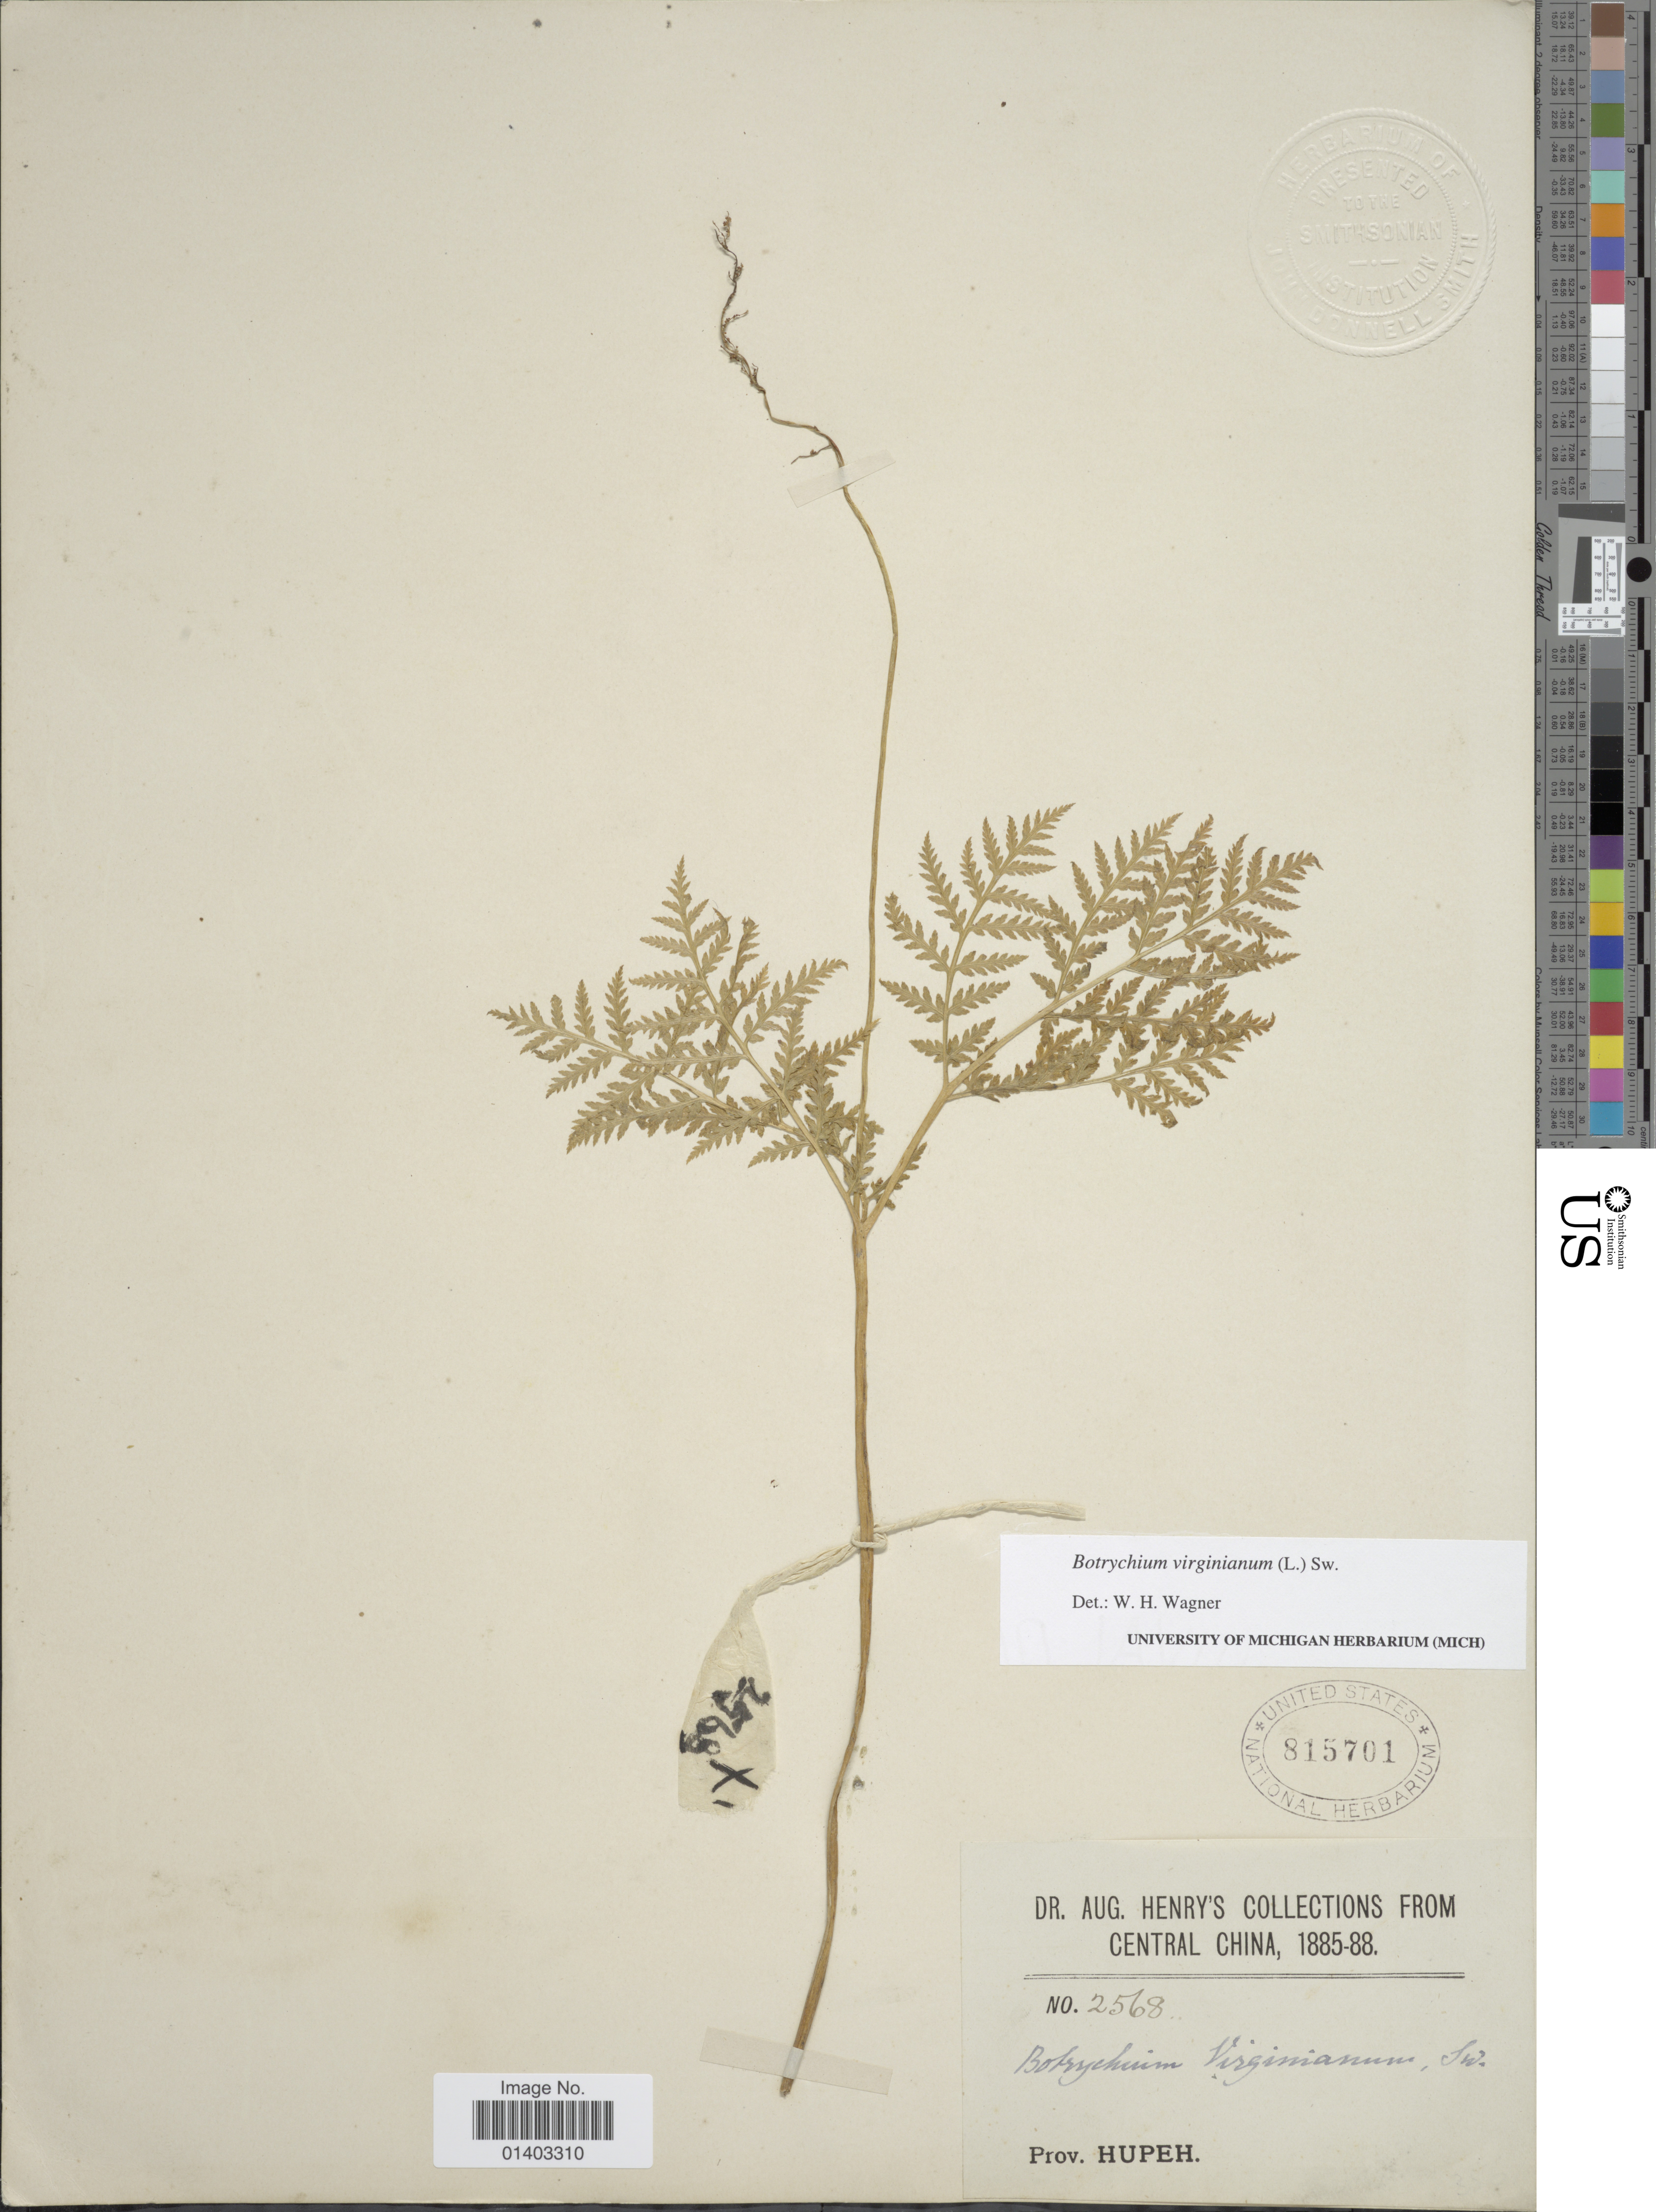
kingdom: Plantae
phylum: Tracheophyta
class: Polypodiopsida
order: Ophioglossales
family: Ophioglossaceae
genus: Botrychium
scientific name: Botrychium virginianum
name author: (L.) Sw.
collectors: A. Henry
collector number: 2568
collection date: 1885/1888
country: China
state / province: Hubei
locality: Hupeh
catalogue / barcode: US 815701